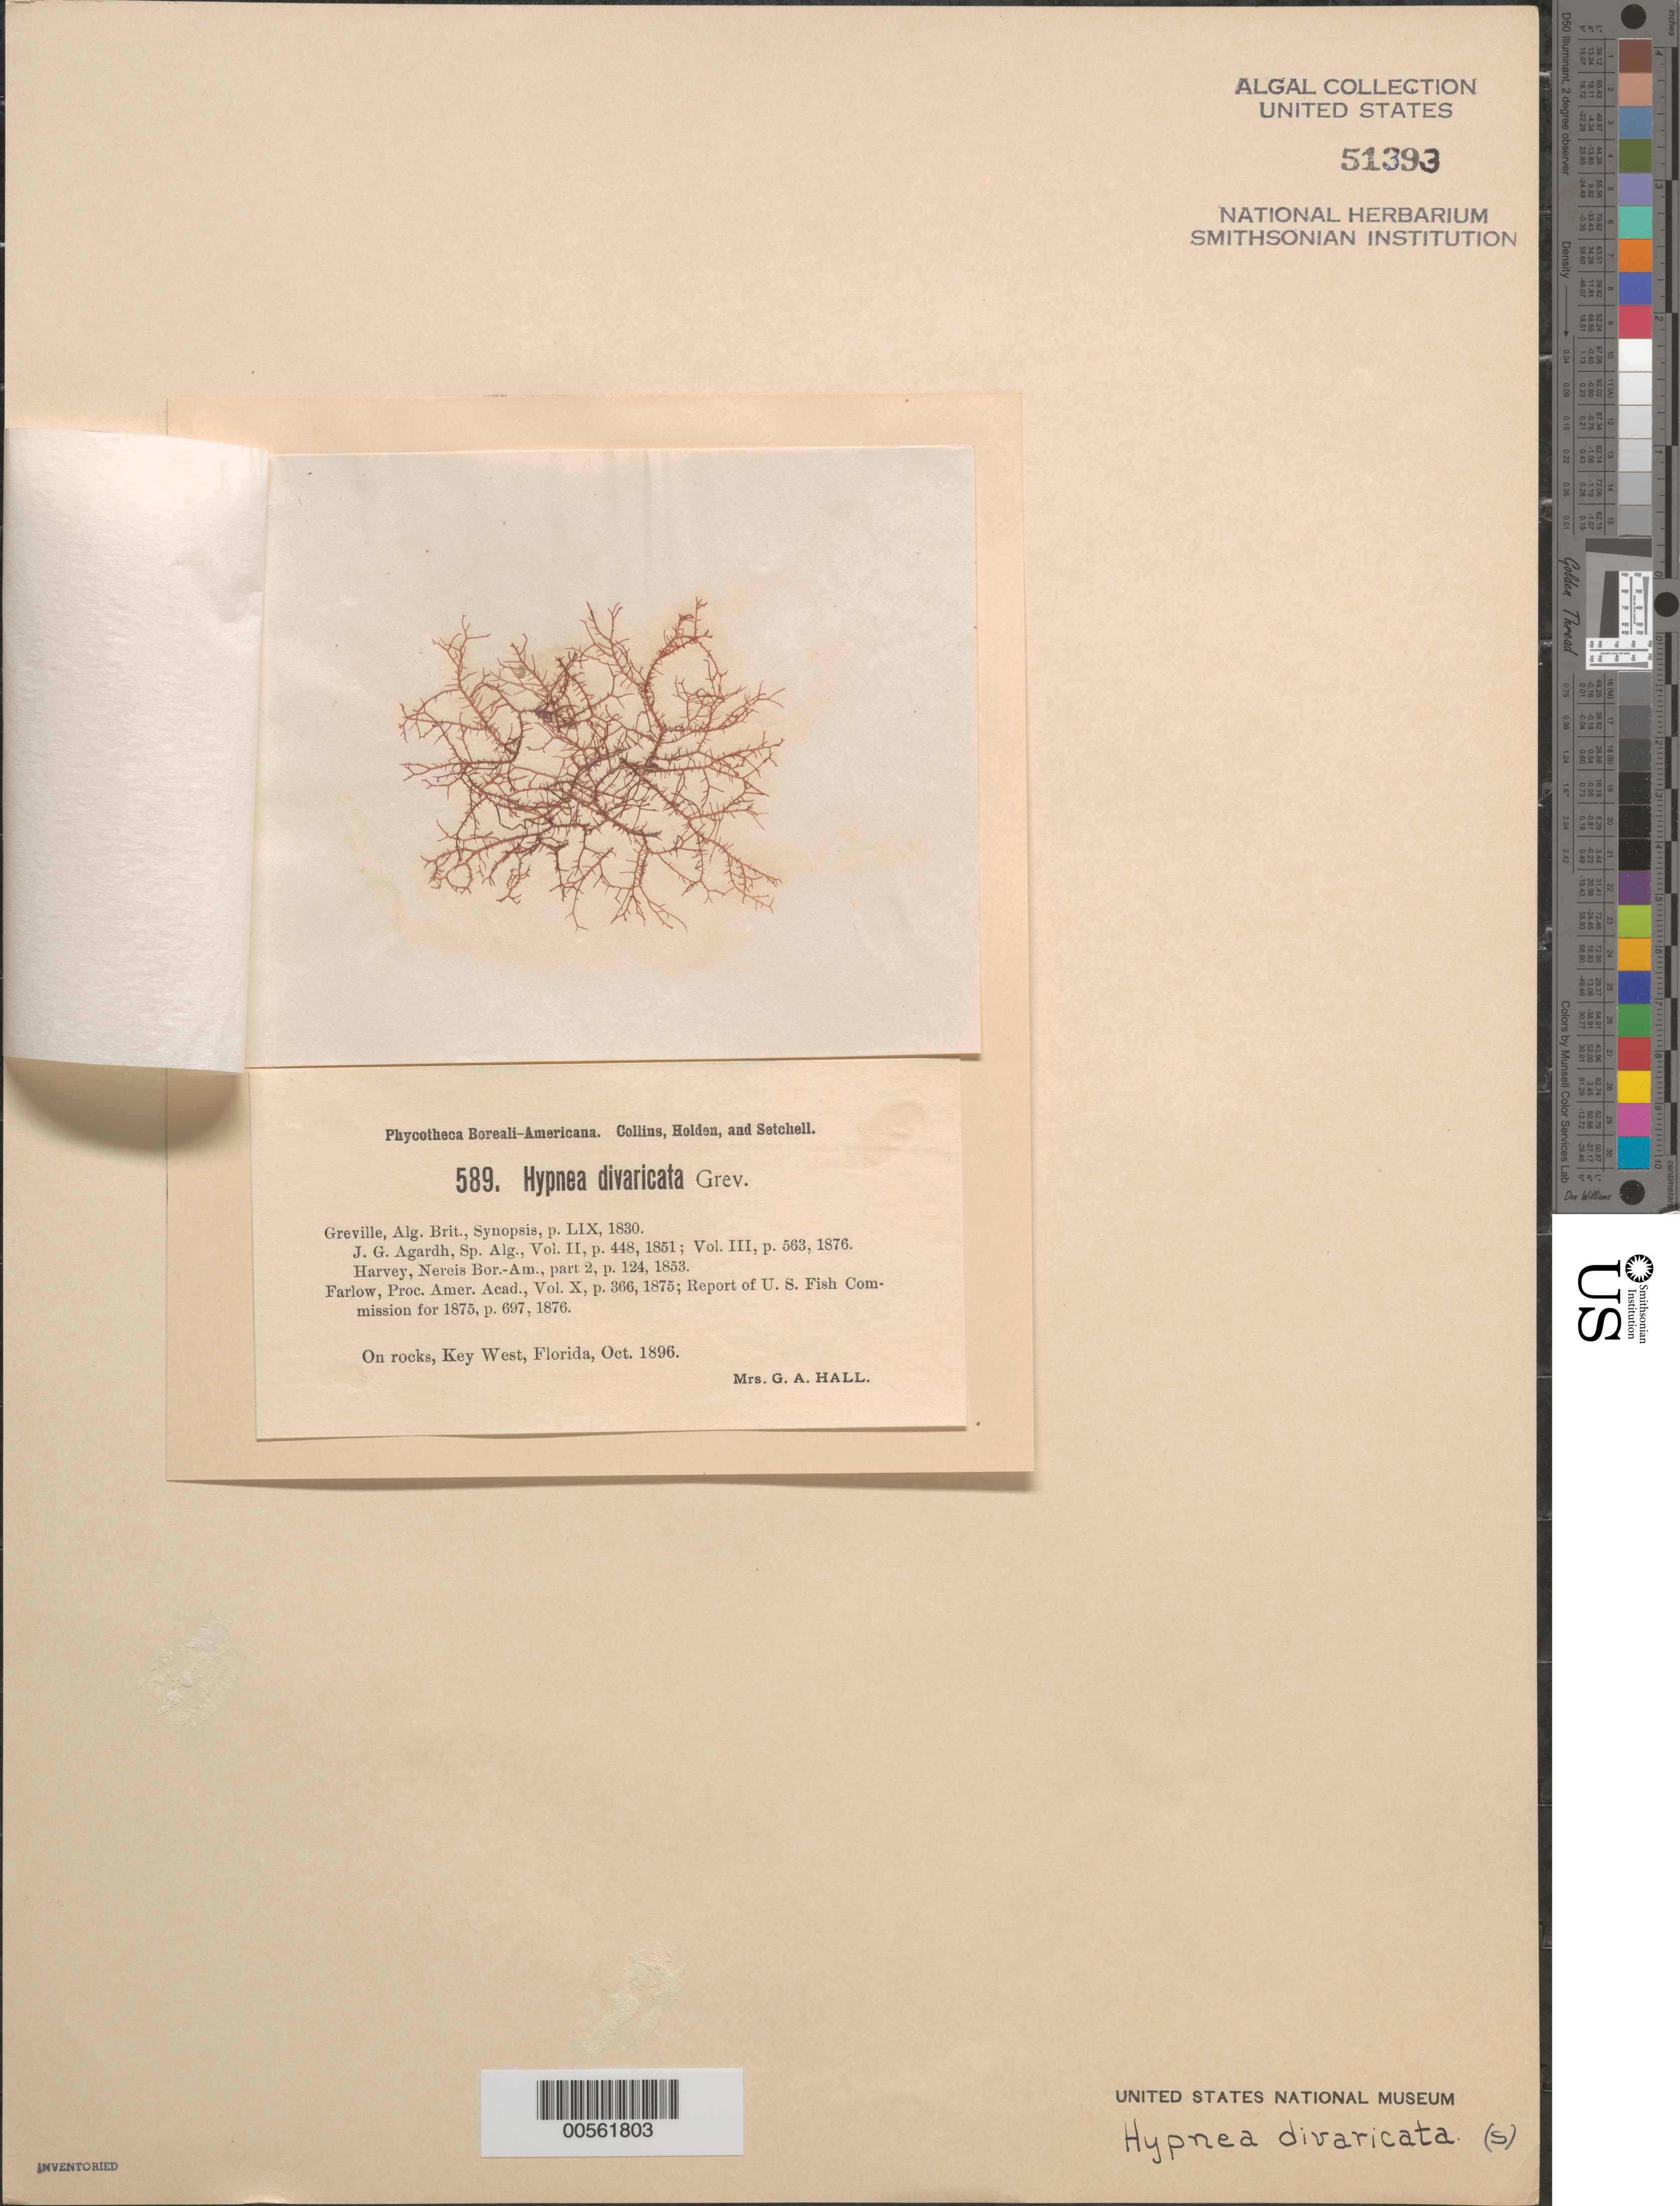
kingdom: Plantae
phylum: Rhodophyta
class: Florideophyceae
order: Gigartinales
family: Cystocloniaceae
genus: Hypnea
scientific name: Hypnea divaricata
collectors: Mrs. Hall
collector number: PB-A 589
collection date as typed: Oct 1896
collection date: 1896-10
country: United States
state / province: Florida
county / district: Monroe County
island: Key West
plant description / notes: Collins, Holden & Setchell, Phycotheca Boreali-Americana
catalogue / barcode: US 51393